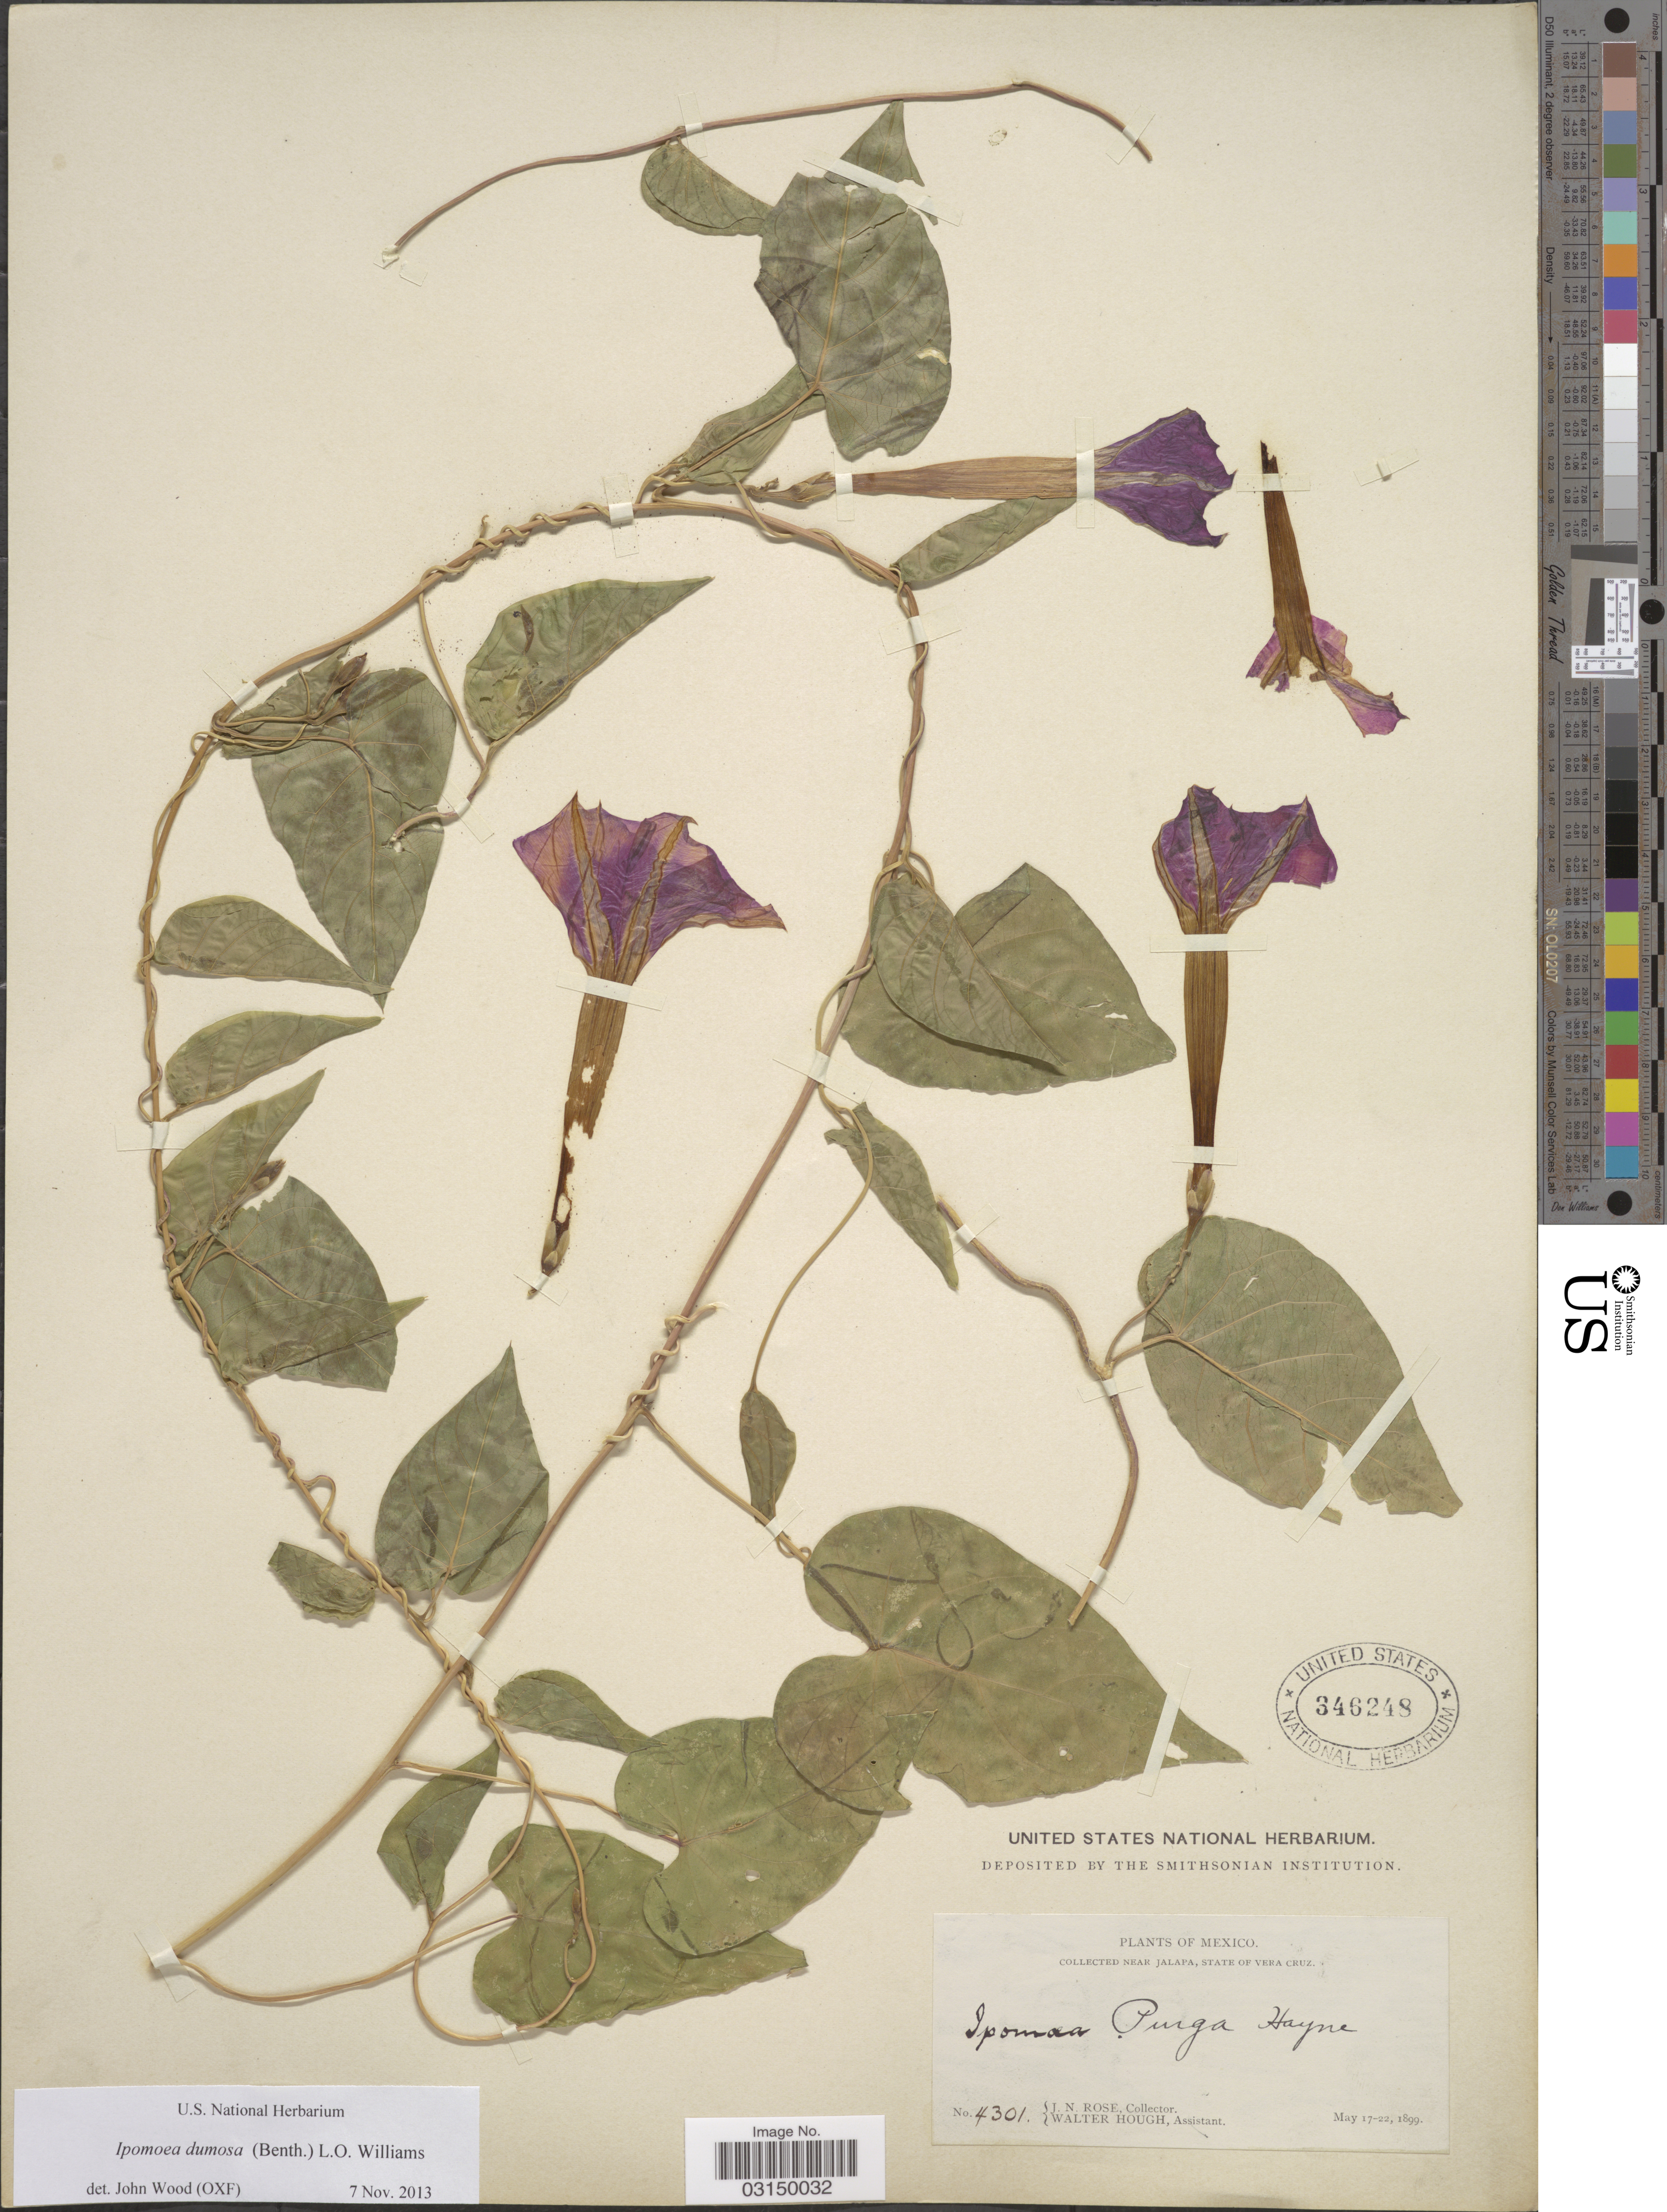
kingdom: Plantae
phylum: Tracheophyta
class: Magnoliopsida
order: Solanales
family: Convolvulaceae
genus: Ipomoea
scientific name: Ipomoea dumosa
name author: (Benth.) L.O. Williams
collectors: J. N. Rose & W. Hough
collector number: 4301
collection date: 1899-05-17/1899-05-22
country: Mexico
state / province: Veracruz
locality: Near Jalapa, State of Vera Cruz.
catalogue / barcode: US 346248